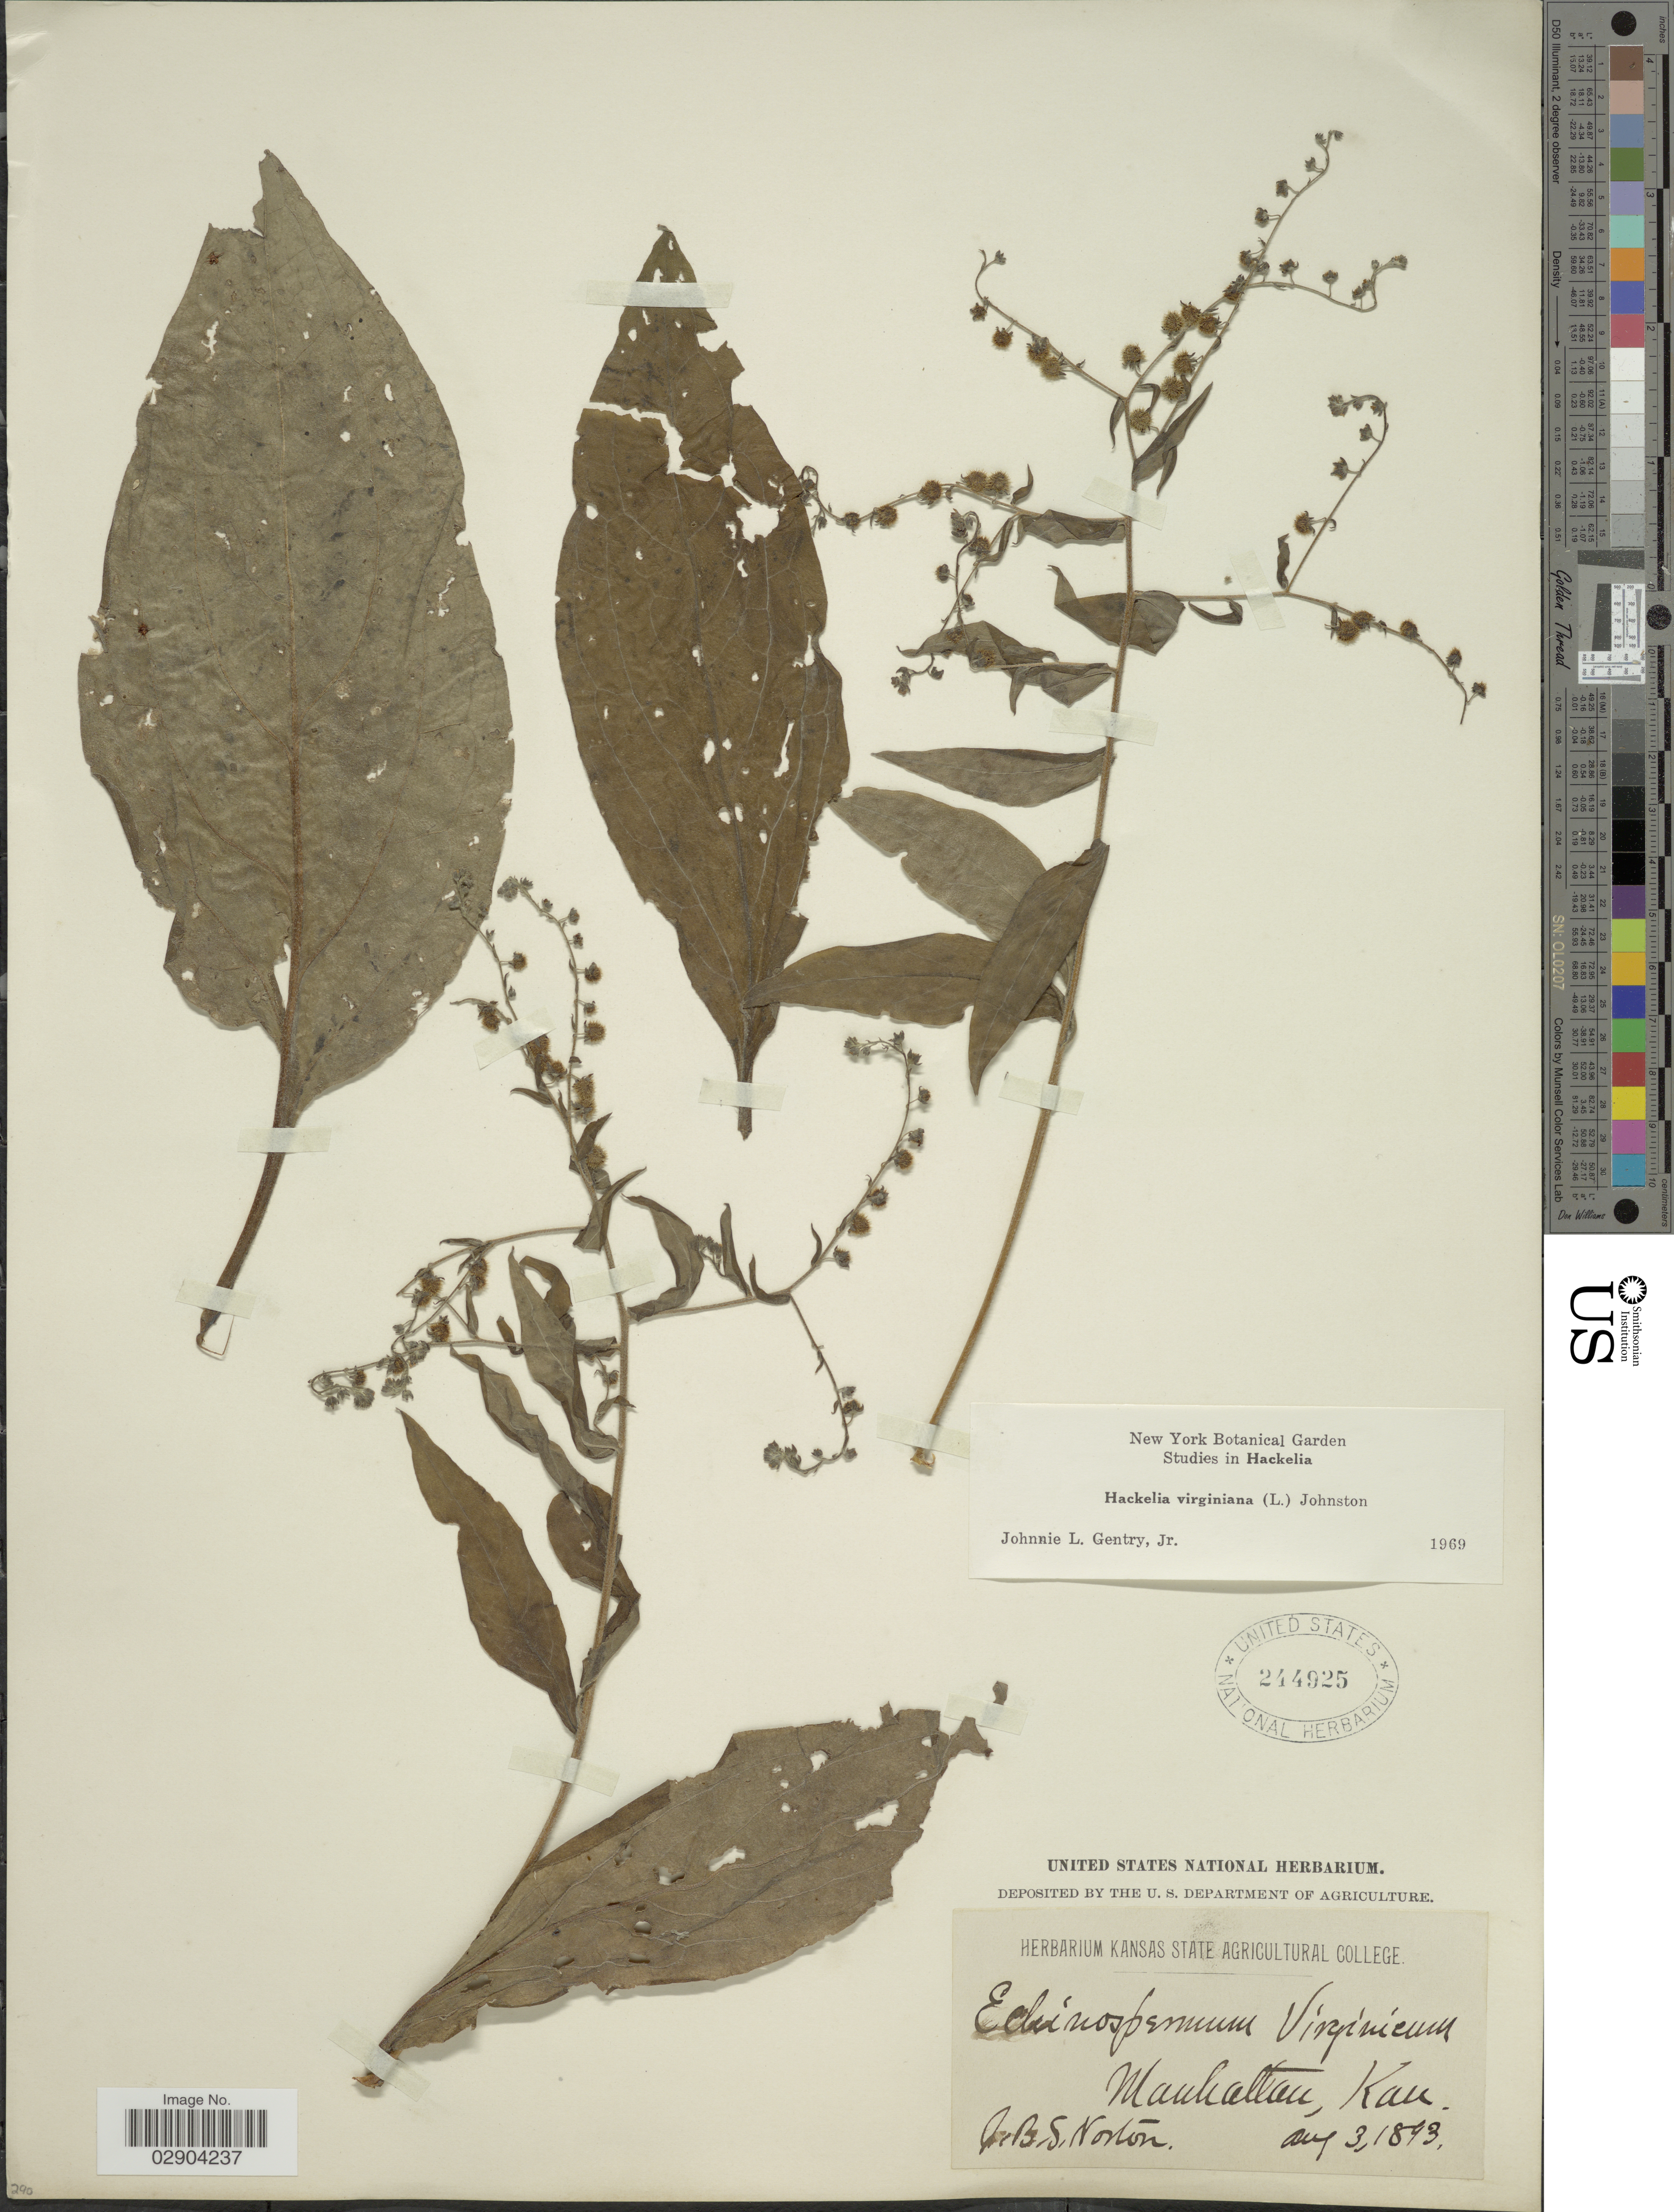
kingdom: Plantae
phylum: Tracheophyta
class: Magnoliopsida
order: Boraginales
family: Boraginaceae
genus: Hackelia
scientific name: Hackelia virginiana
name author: (L.) I.M. Johnst.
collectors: J. B. S. Norton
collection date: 1893-08-03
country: United States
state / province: Kansas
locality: Manhattan, Kan.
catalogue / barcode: US 244925